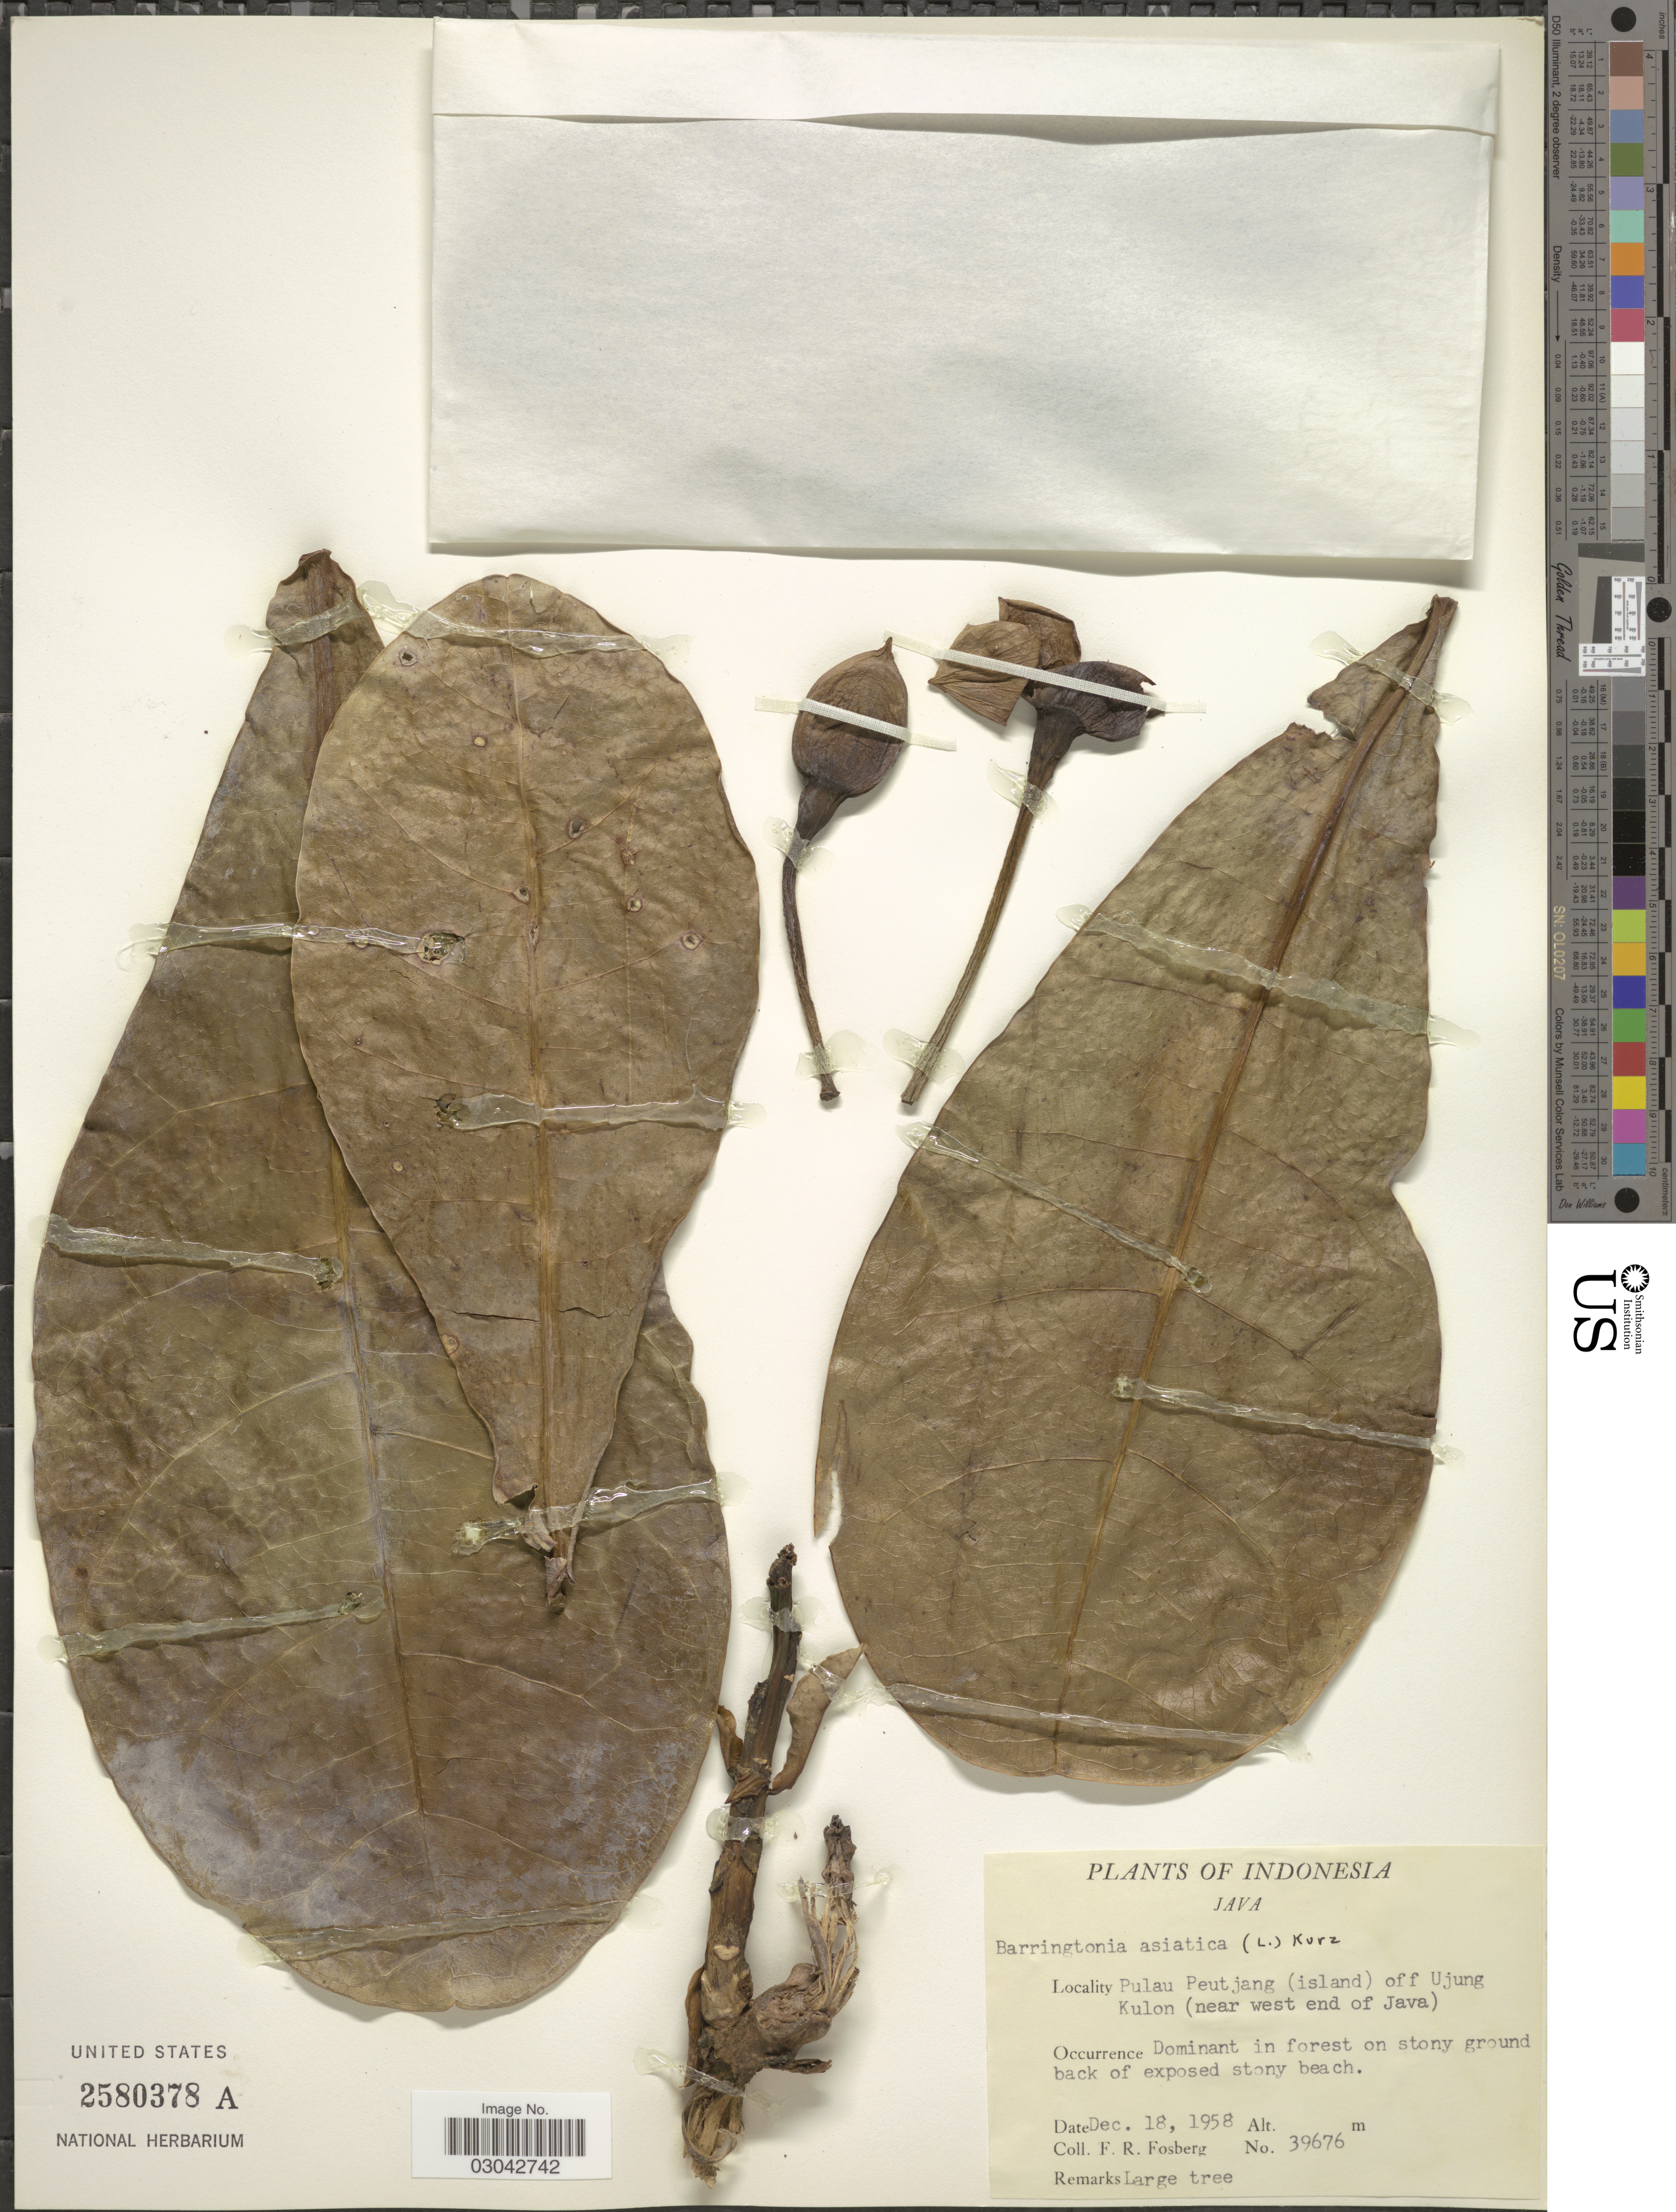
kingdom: Plantae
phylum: Tracheophyta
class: Magnoliopsida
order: Ericales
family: Lecythidaceae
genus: Barringtonia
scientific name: Barringtonia asiatica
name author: (L.) Kurz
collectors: F. R. Fosberg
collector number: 39676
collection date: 1958-12-18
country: Indonesia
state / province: Java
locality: Pulau Peutjang (island) off Ujung Kulon (near west end of Java).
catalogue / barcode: US 2580378A